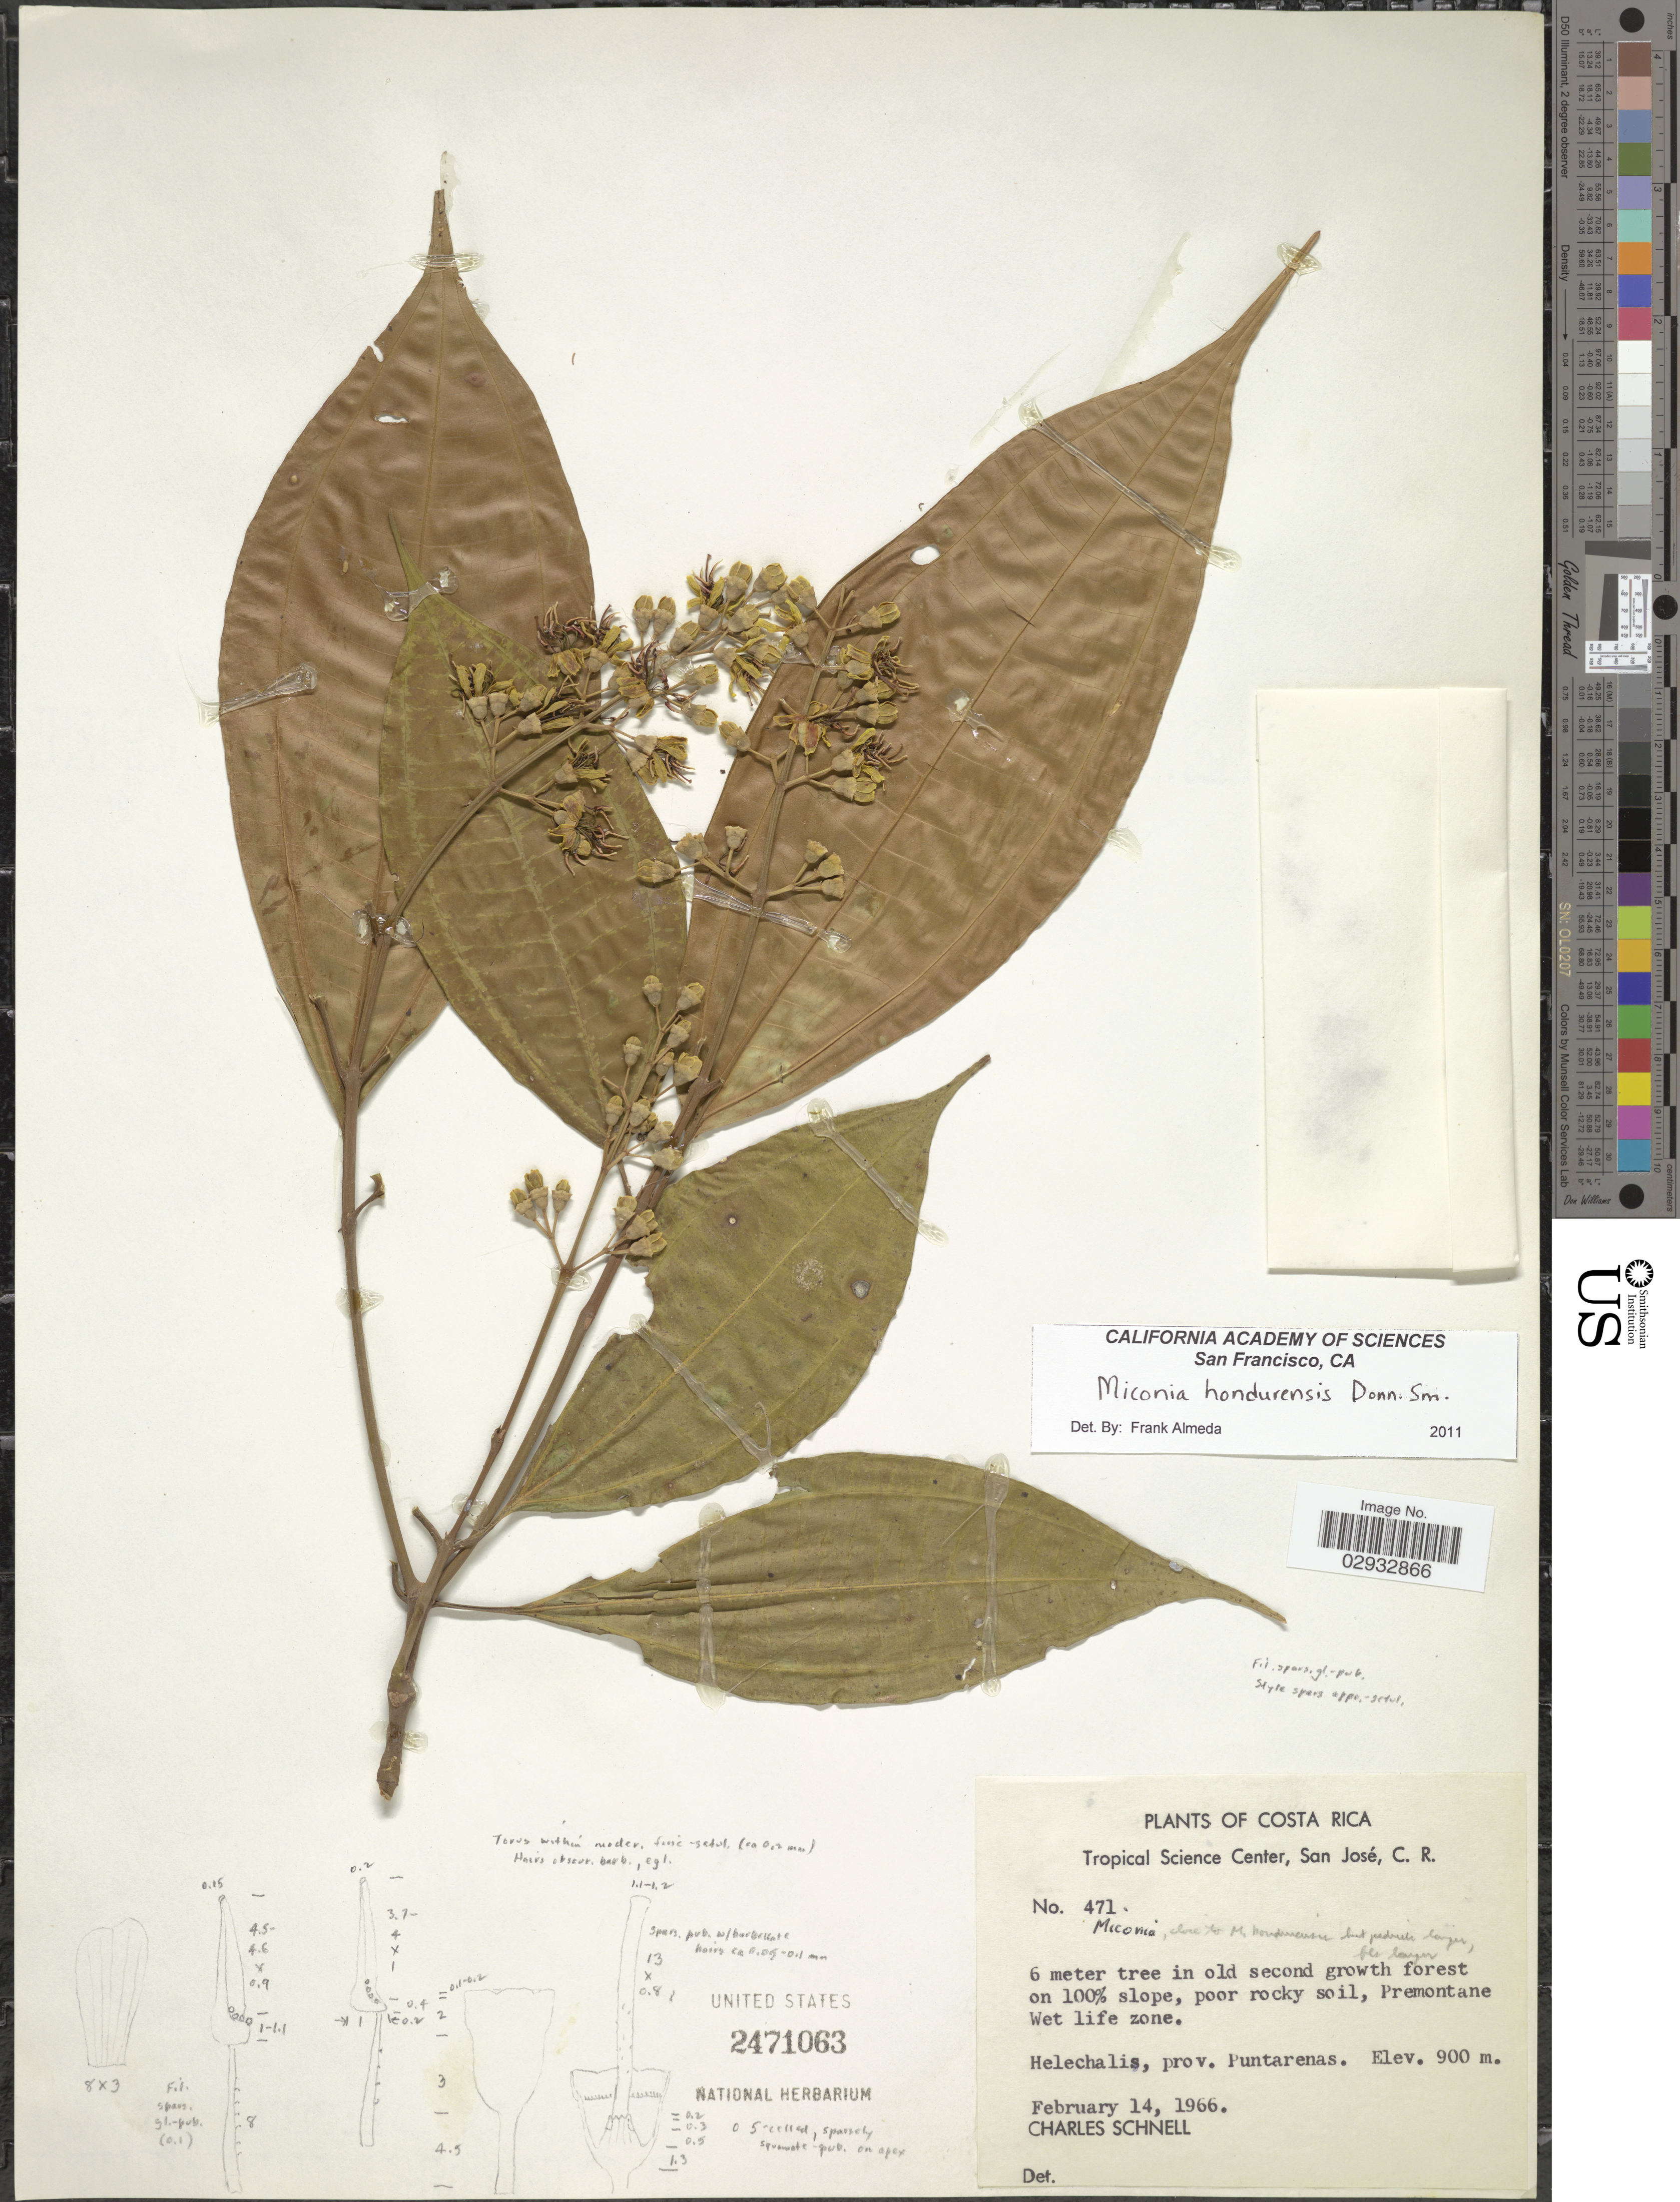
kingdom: Plantae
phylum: Tracheophyta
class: Magnoliopsida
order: Myrtales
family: Melastomataceae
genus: Miconia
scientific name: Miconia hondurensis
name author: Donn. Sm.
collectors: C. Schnell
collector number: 471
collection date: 1966-02-14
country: Costa Rica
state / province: Puntarenas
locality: Premontane Wet life zone. Helechalis.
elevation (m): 900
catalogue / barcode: US 2471063